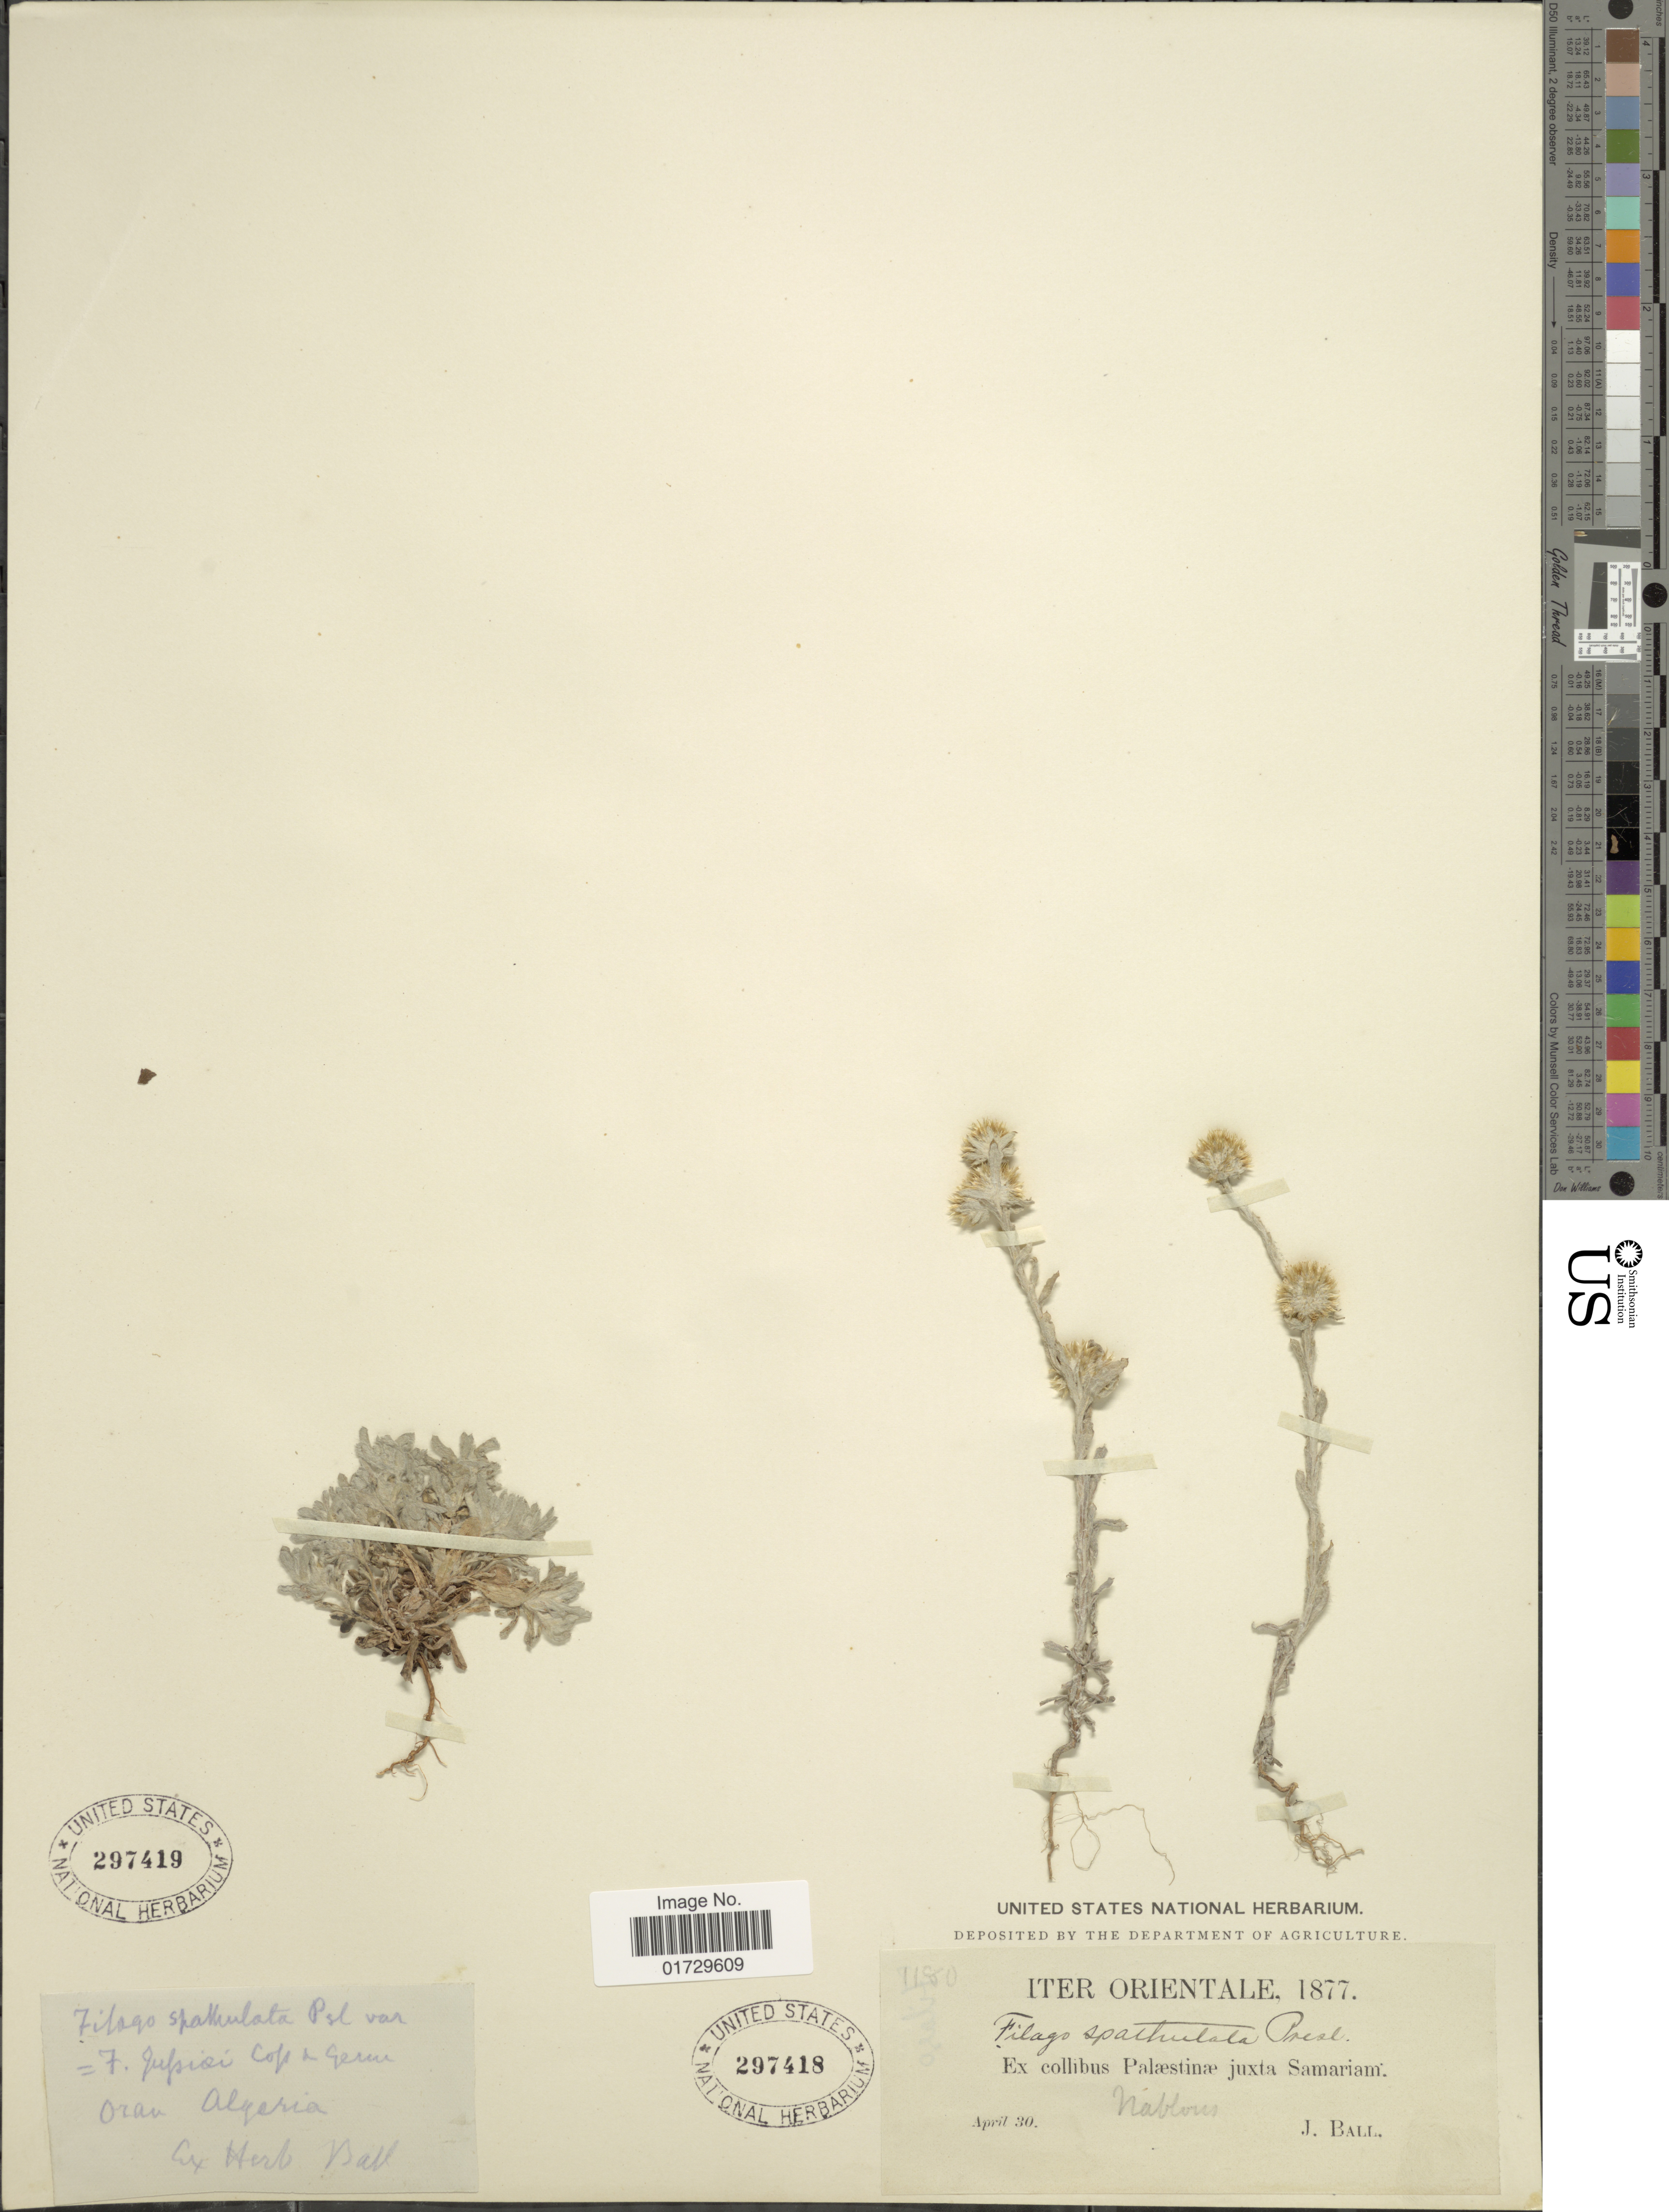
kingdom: Plantae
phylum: Tracheophyta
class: Magnoliopsida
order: Asterales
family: Asteraceae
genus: Filago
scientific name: Filago spathulata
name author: C. Presl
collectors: J. Ball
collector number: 1180?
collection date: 1877-04-30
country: Algeria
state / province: Oran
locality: Iter orientale, Ex collibus Paleastinae juxta Samariam, Naiblous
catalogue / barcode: US 297418-2